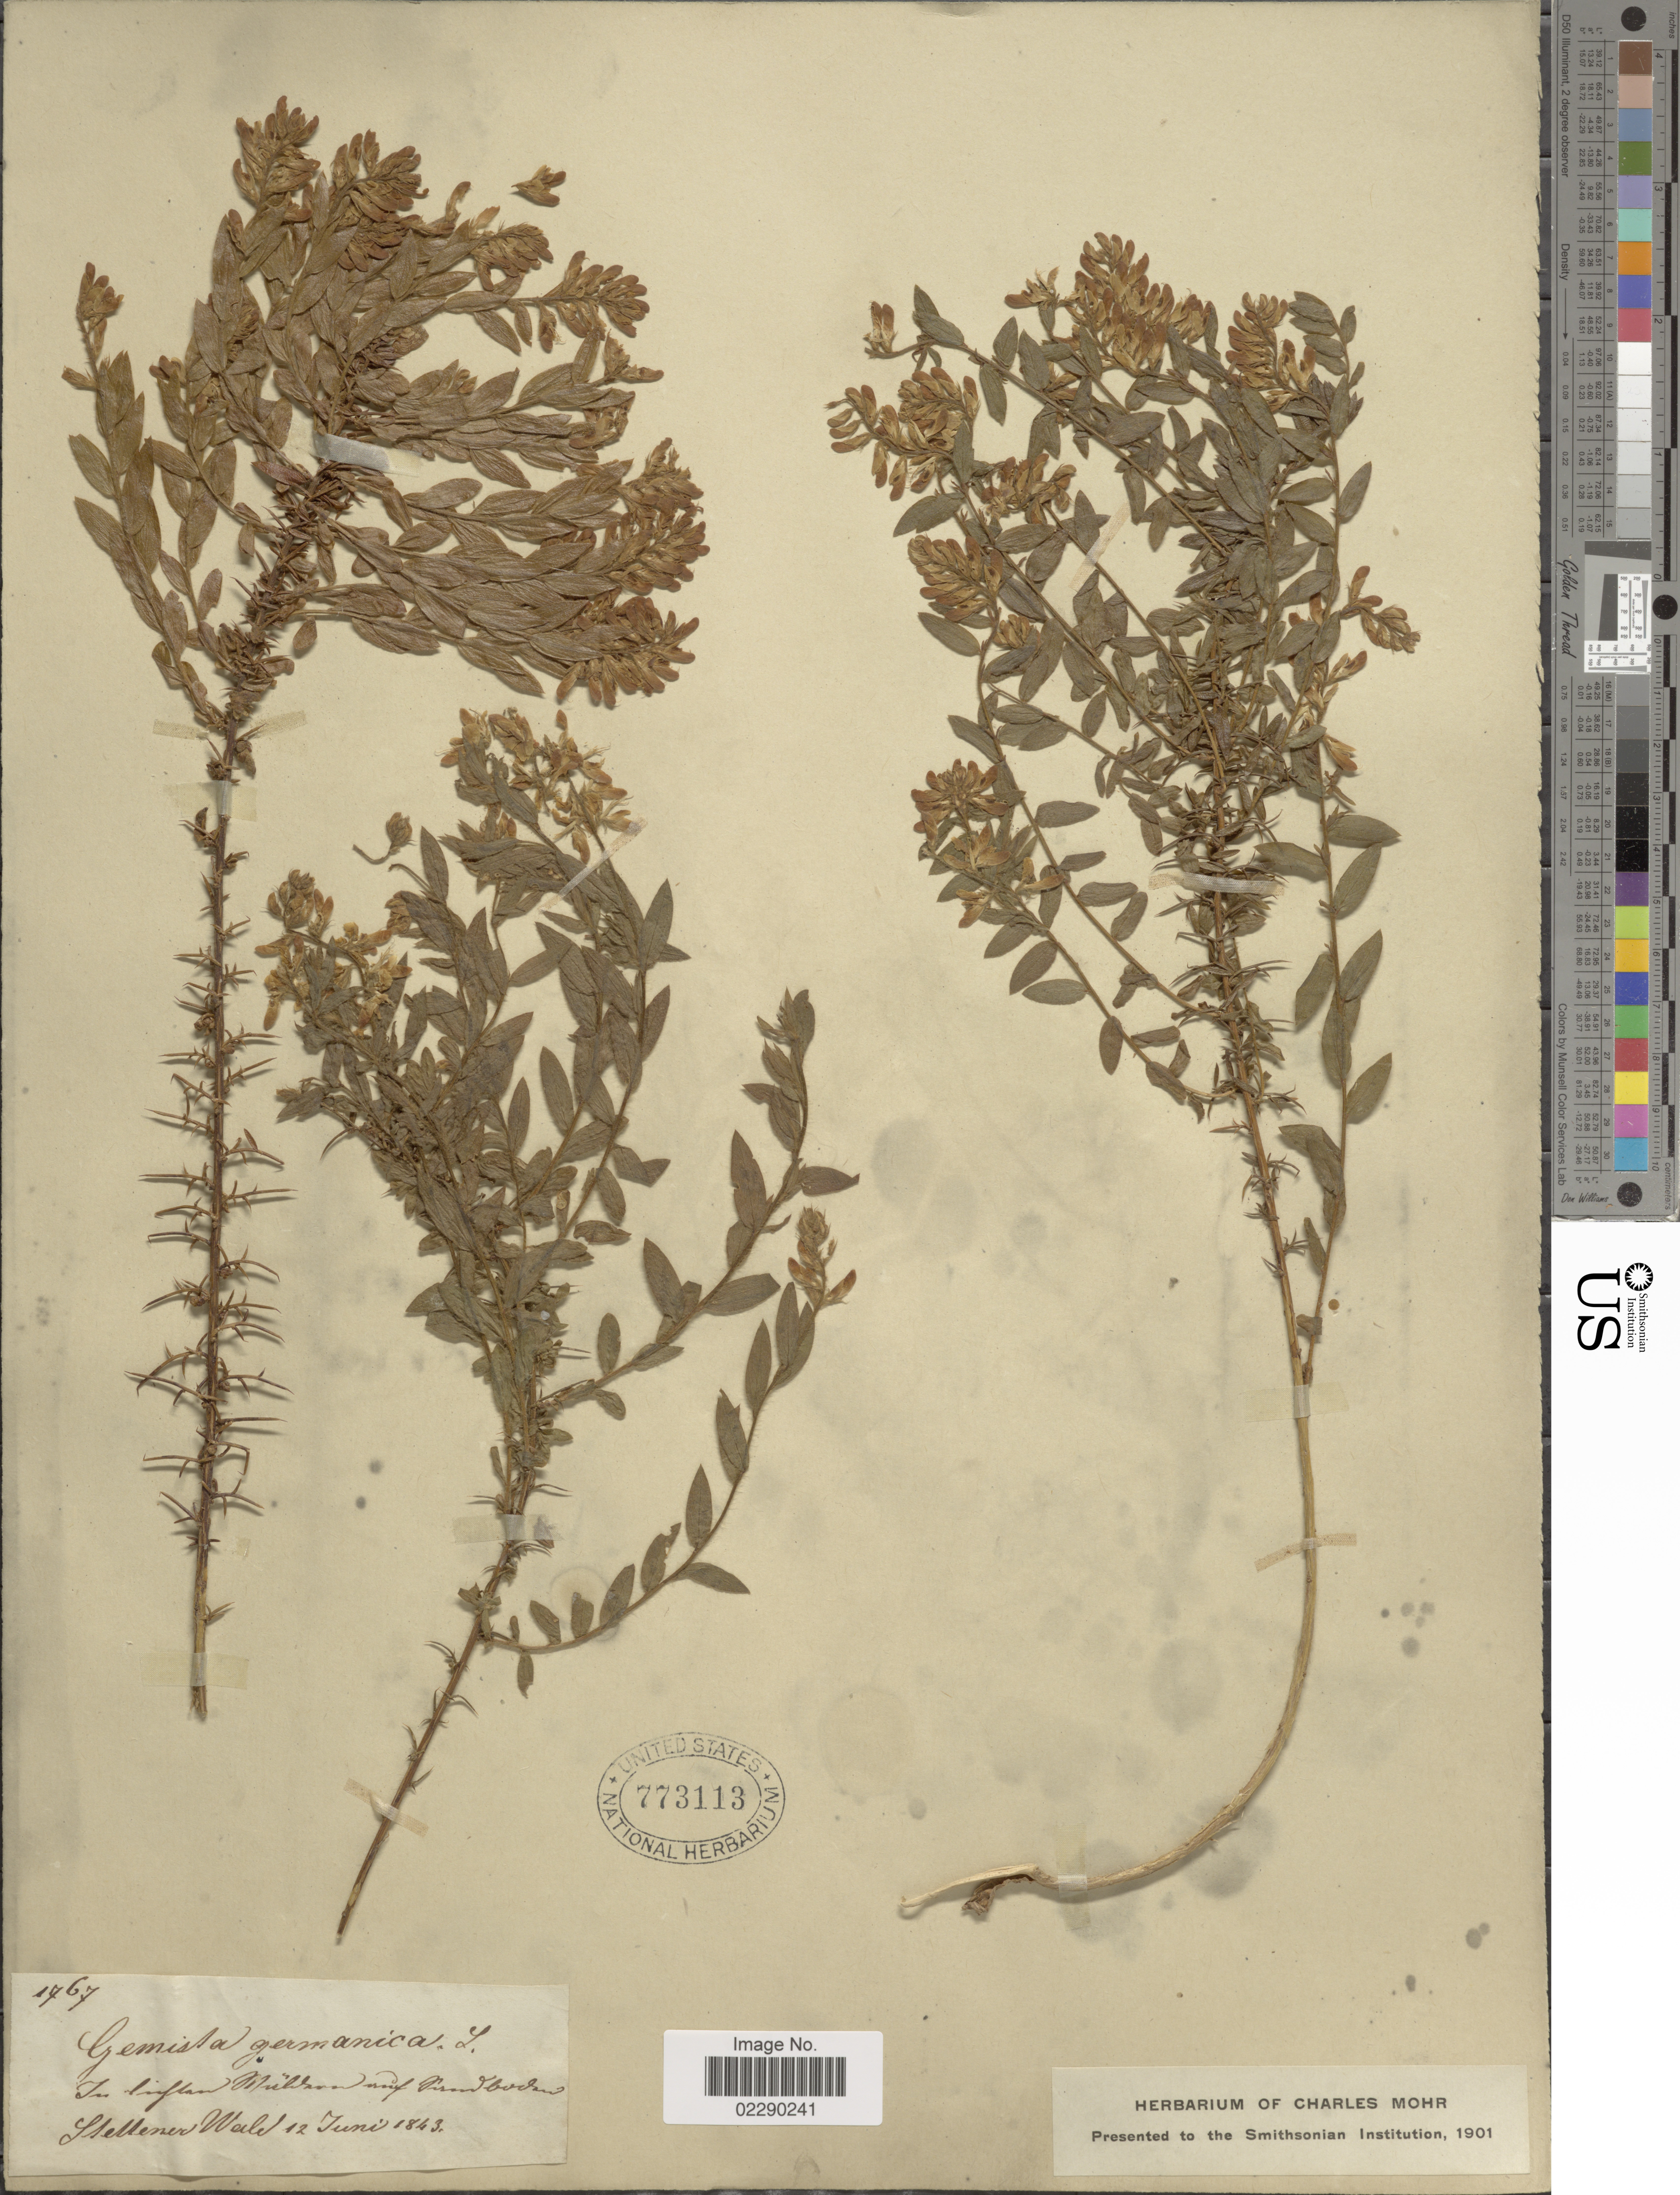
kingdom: Plantae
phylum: Tracheophyta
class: Magnoliopsida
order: Fabales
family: Fabaceae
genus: Genista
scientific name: Genista germanica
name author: L.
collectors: S. Wald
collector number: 1767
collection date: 1843-06-12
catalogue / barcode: US 773113